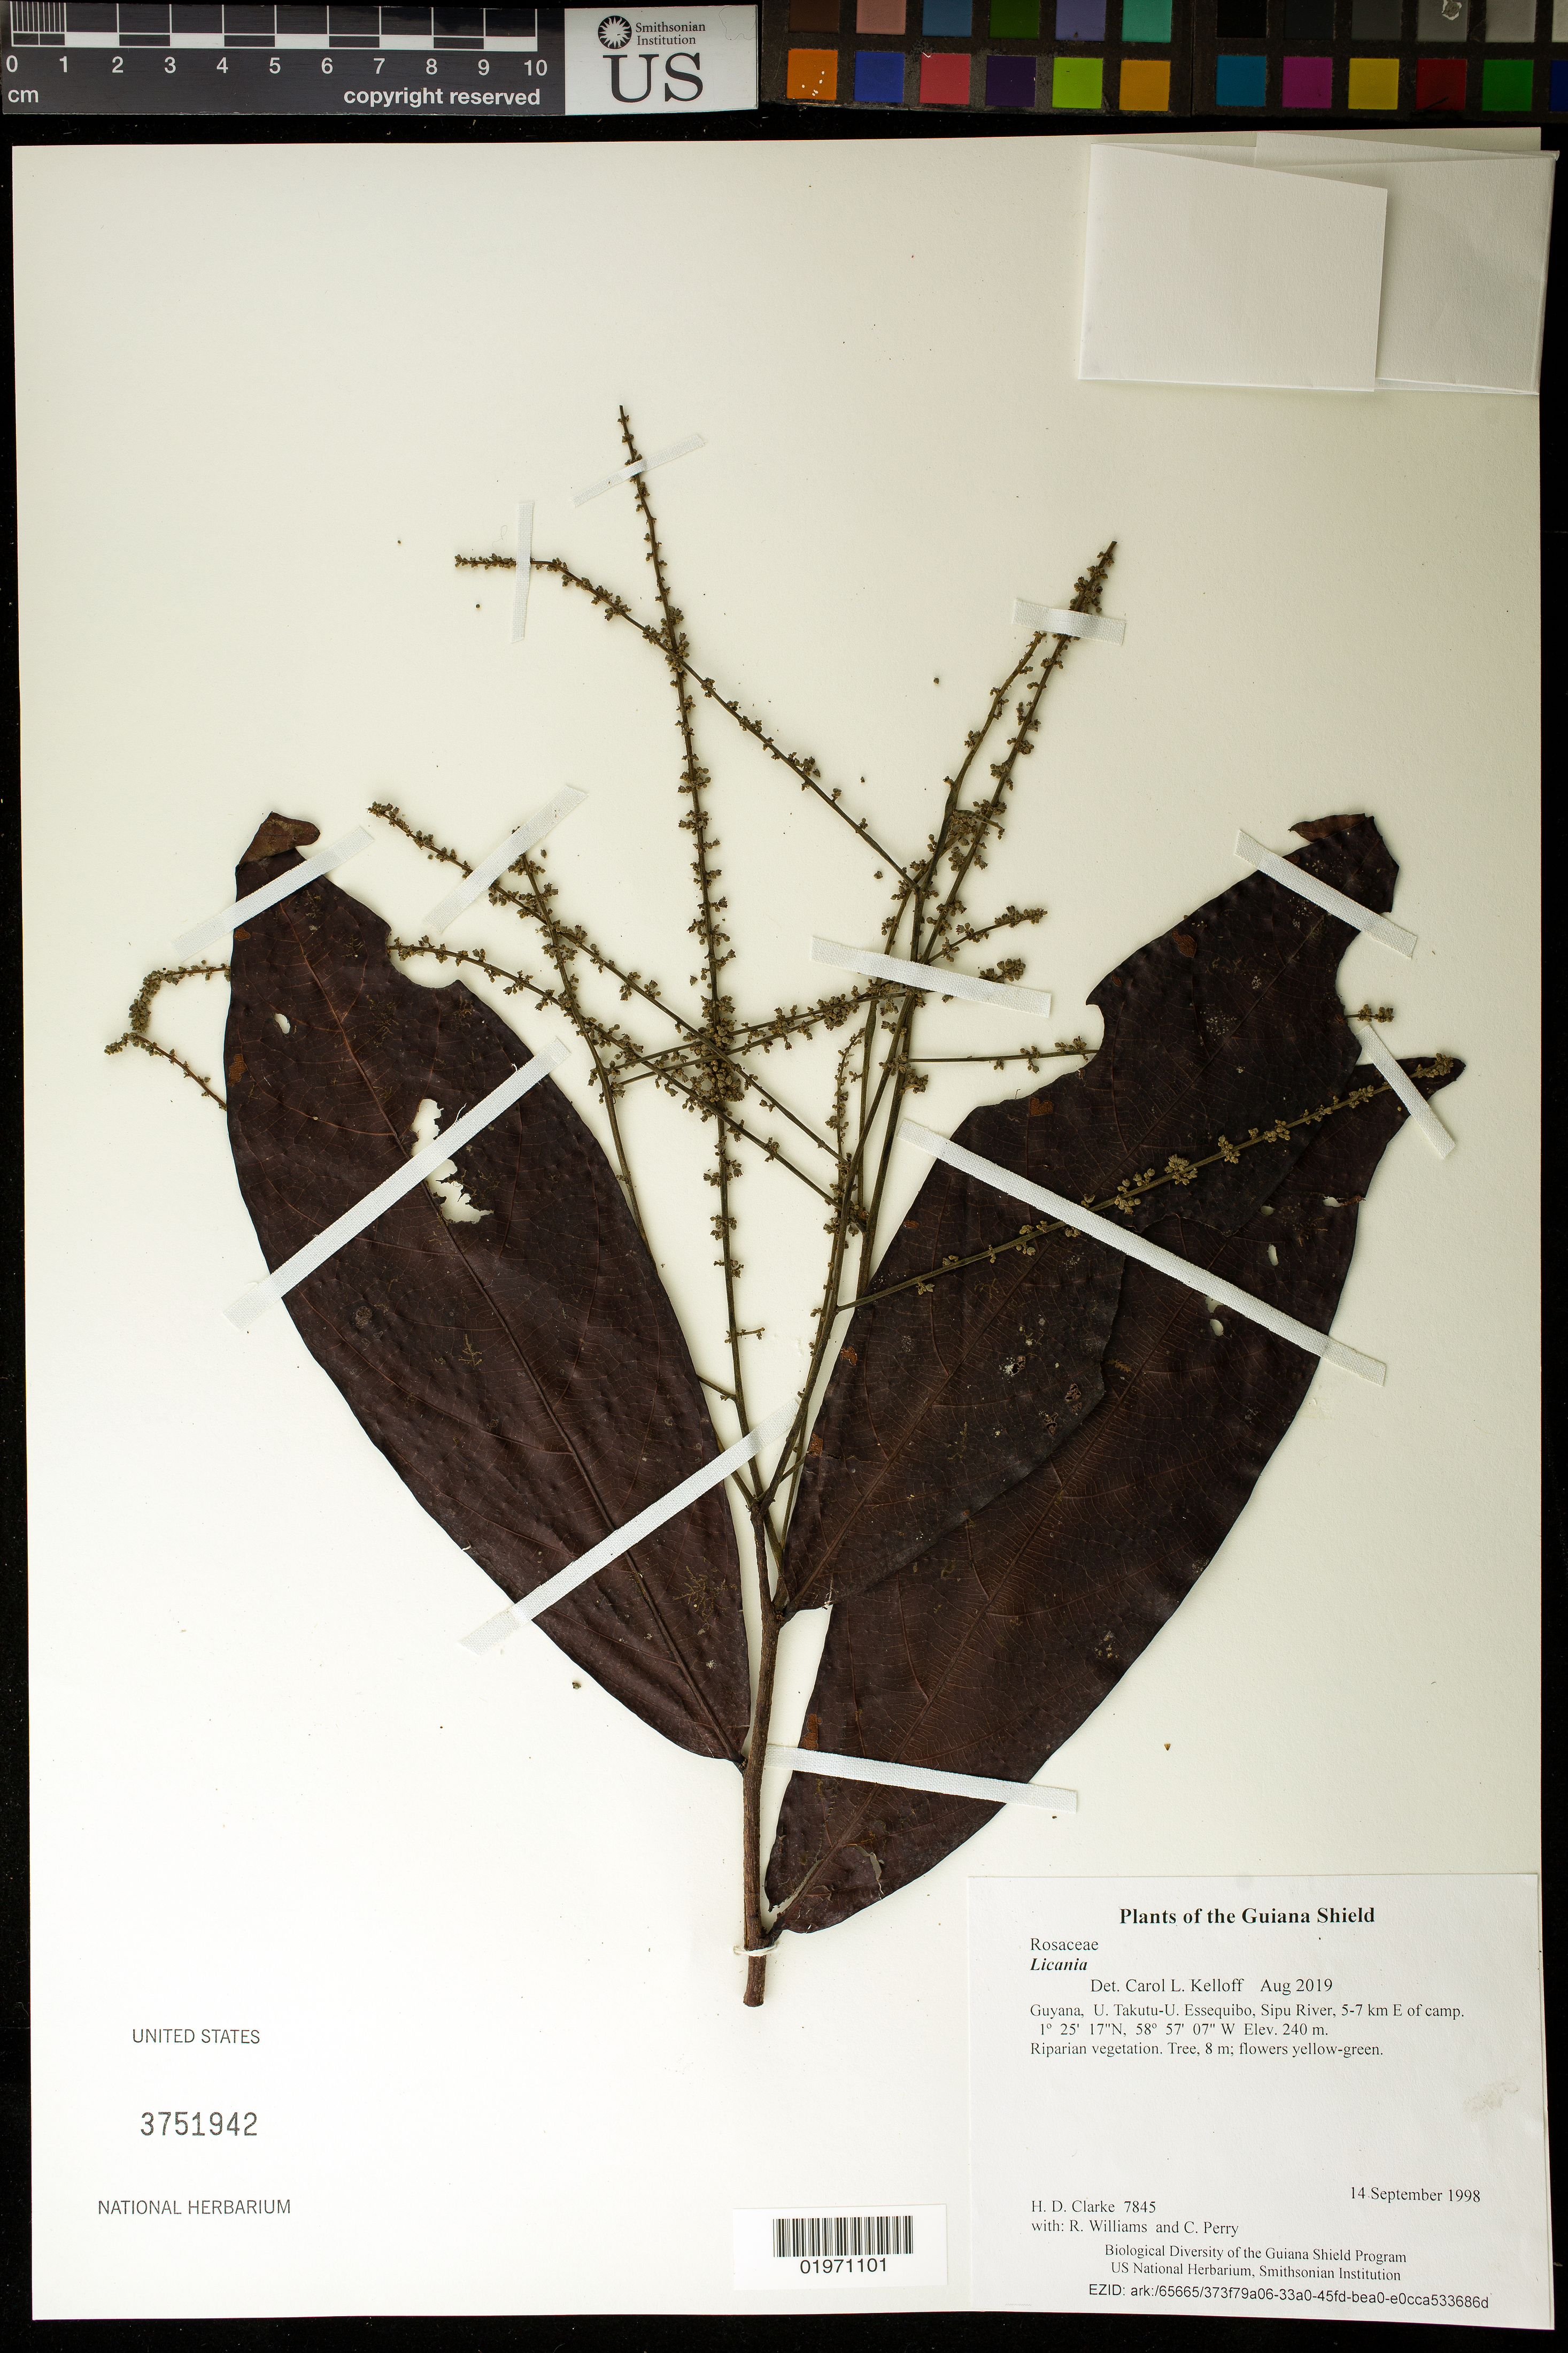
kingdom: Plantae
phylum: Tracheophyta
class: Magnoliopsida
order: Malpighiales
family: Chrysobalanaceae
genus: Licania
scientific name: Licania sp.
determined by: Kelloff, Carol L.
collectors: H. D. Clarke, R. Williams & C. Perry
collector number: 7845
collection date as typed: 14 September 1998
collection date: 1998-09-14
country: Guyana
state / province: U. Takutu-U. Essequibo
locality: Sipu River, 5-7 km E of camp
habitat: Riparian vegetation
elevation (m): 240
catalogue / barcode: US 3751942